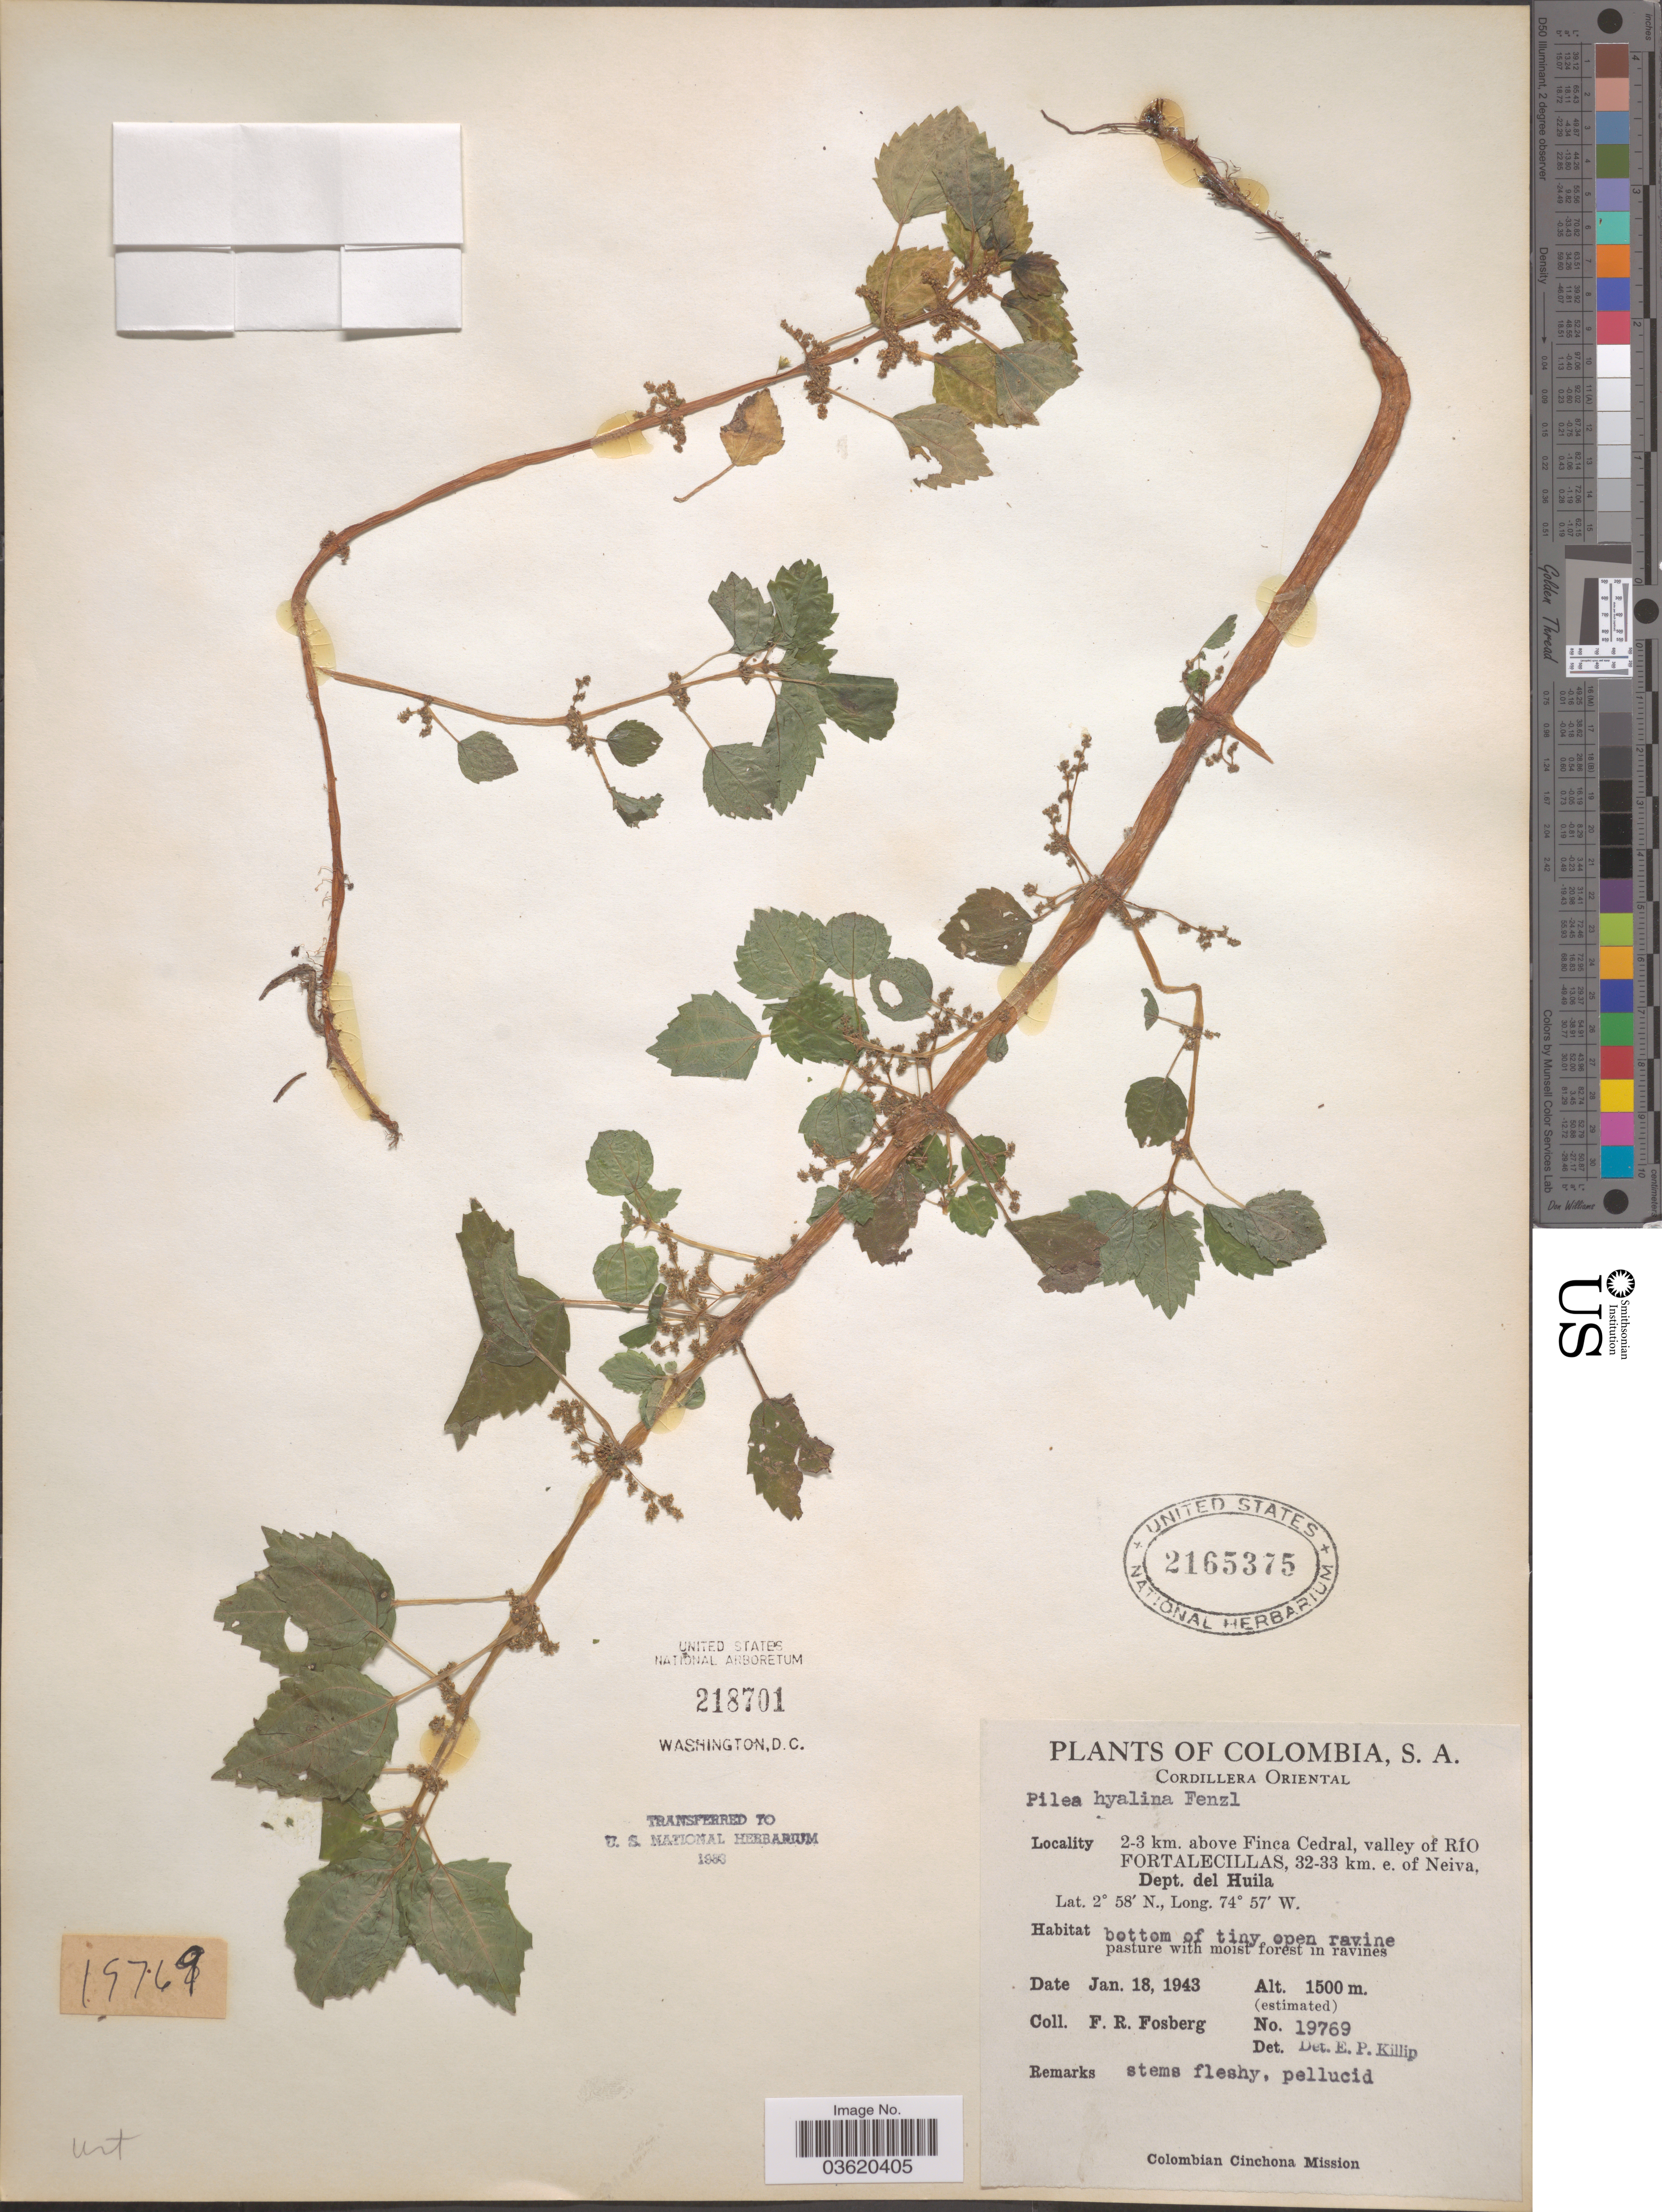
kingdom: Plantae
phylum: Tracheophyta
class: Magnoliopsida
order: Rosales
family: Urticaceae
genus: Pilea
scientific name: Pilea hyalina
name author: Fenzl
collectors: F. R. Fosberg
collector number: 19769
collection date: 1943-01-18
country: Colombia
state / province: Huila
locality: Cordillera Oriental. 2-3 km. above Finca Cedral, valley of Río Fortalecillas, 32-33 km. e. of Neiva, Dept. del Huila.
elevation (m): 1500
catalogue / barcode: US 2165375